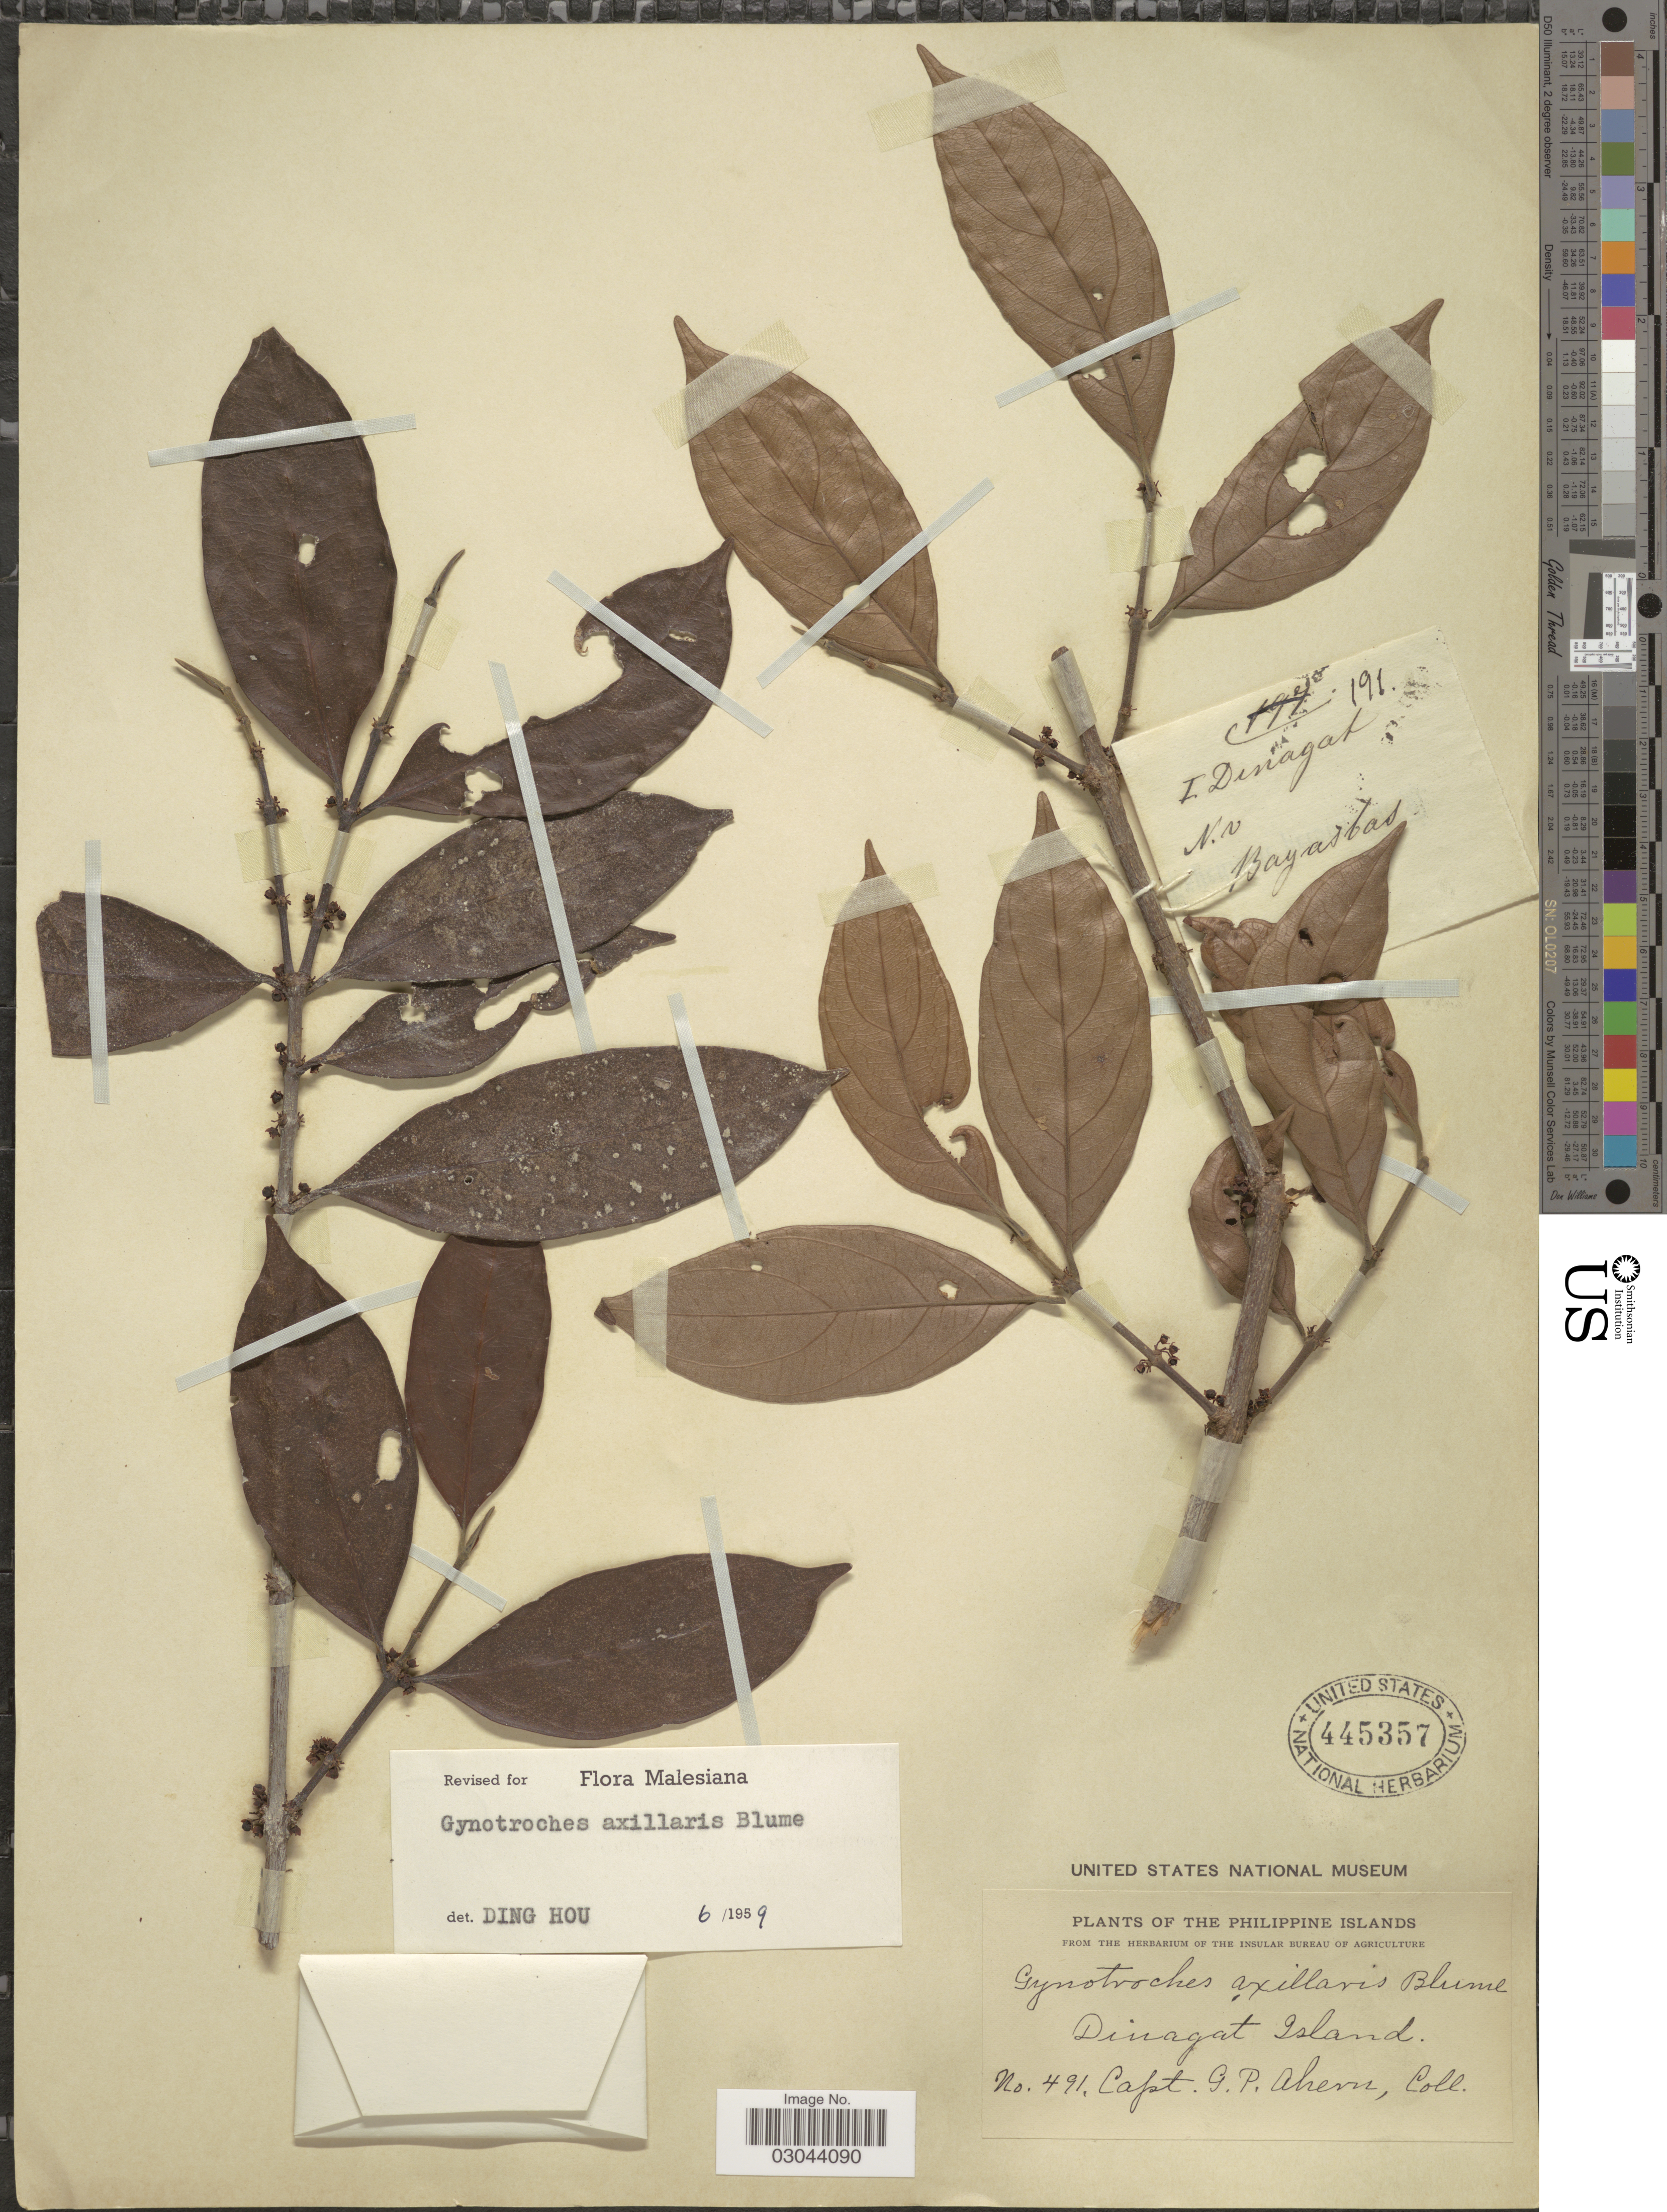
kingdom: Plantae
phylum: Tracheophyta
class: Magnoliopsida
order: Malpighiales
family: Rhizophoraceae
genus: Gynotroches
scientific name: Gynotroches axillaris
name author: Blume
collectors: G. Ahern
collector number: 491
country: Philippines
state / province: Caraga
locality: Dinagat Island.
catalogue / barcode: US 445357